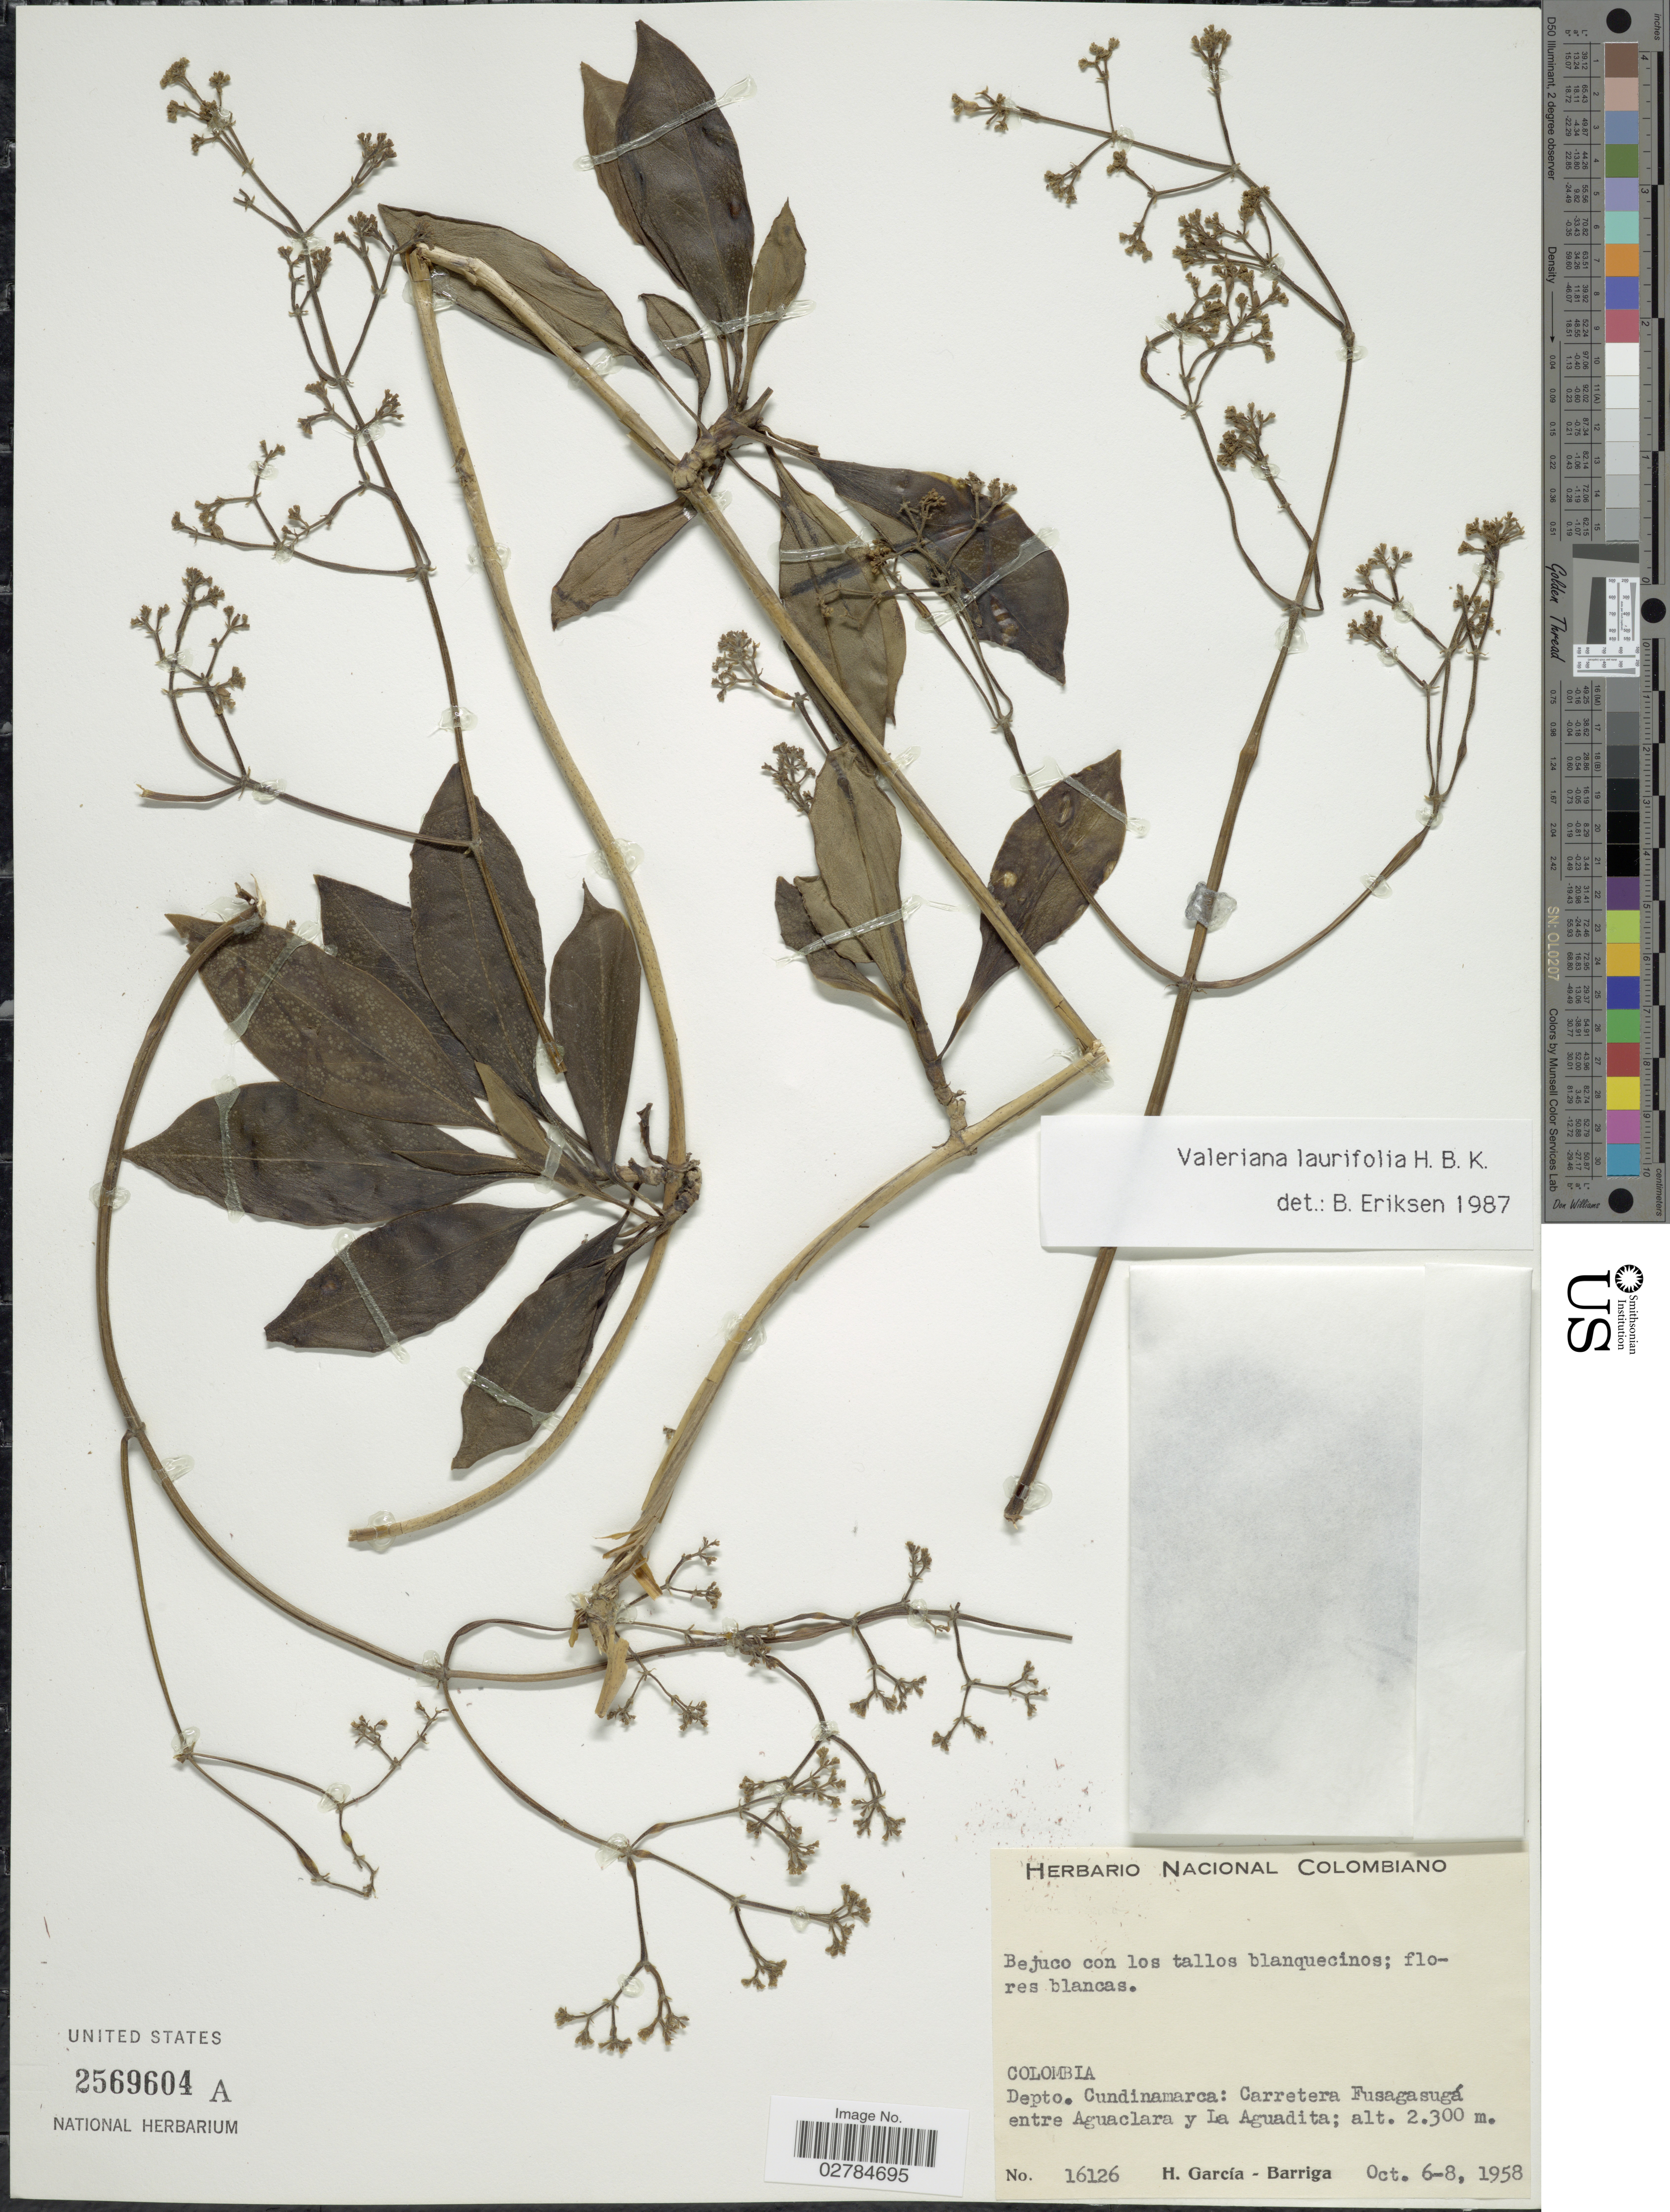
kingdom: Plantae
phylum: Tracheophyta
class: Magnoliopsida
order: Dipsacales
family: Caprifoliaceae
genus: Valeriana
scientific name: Valeriana laurifolia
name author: Kunth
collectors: H. García Barriga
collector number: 16126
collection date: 1958-10-06/1958-10-08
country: Colombia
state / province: Cundinamarca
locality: Depto. Cundinamarca: Carretera Fusagasugá entre Aguaclara y La Aguadita.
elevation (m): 2300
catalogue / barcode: US 2569604A